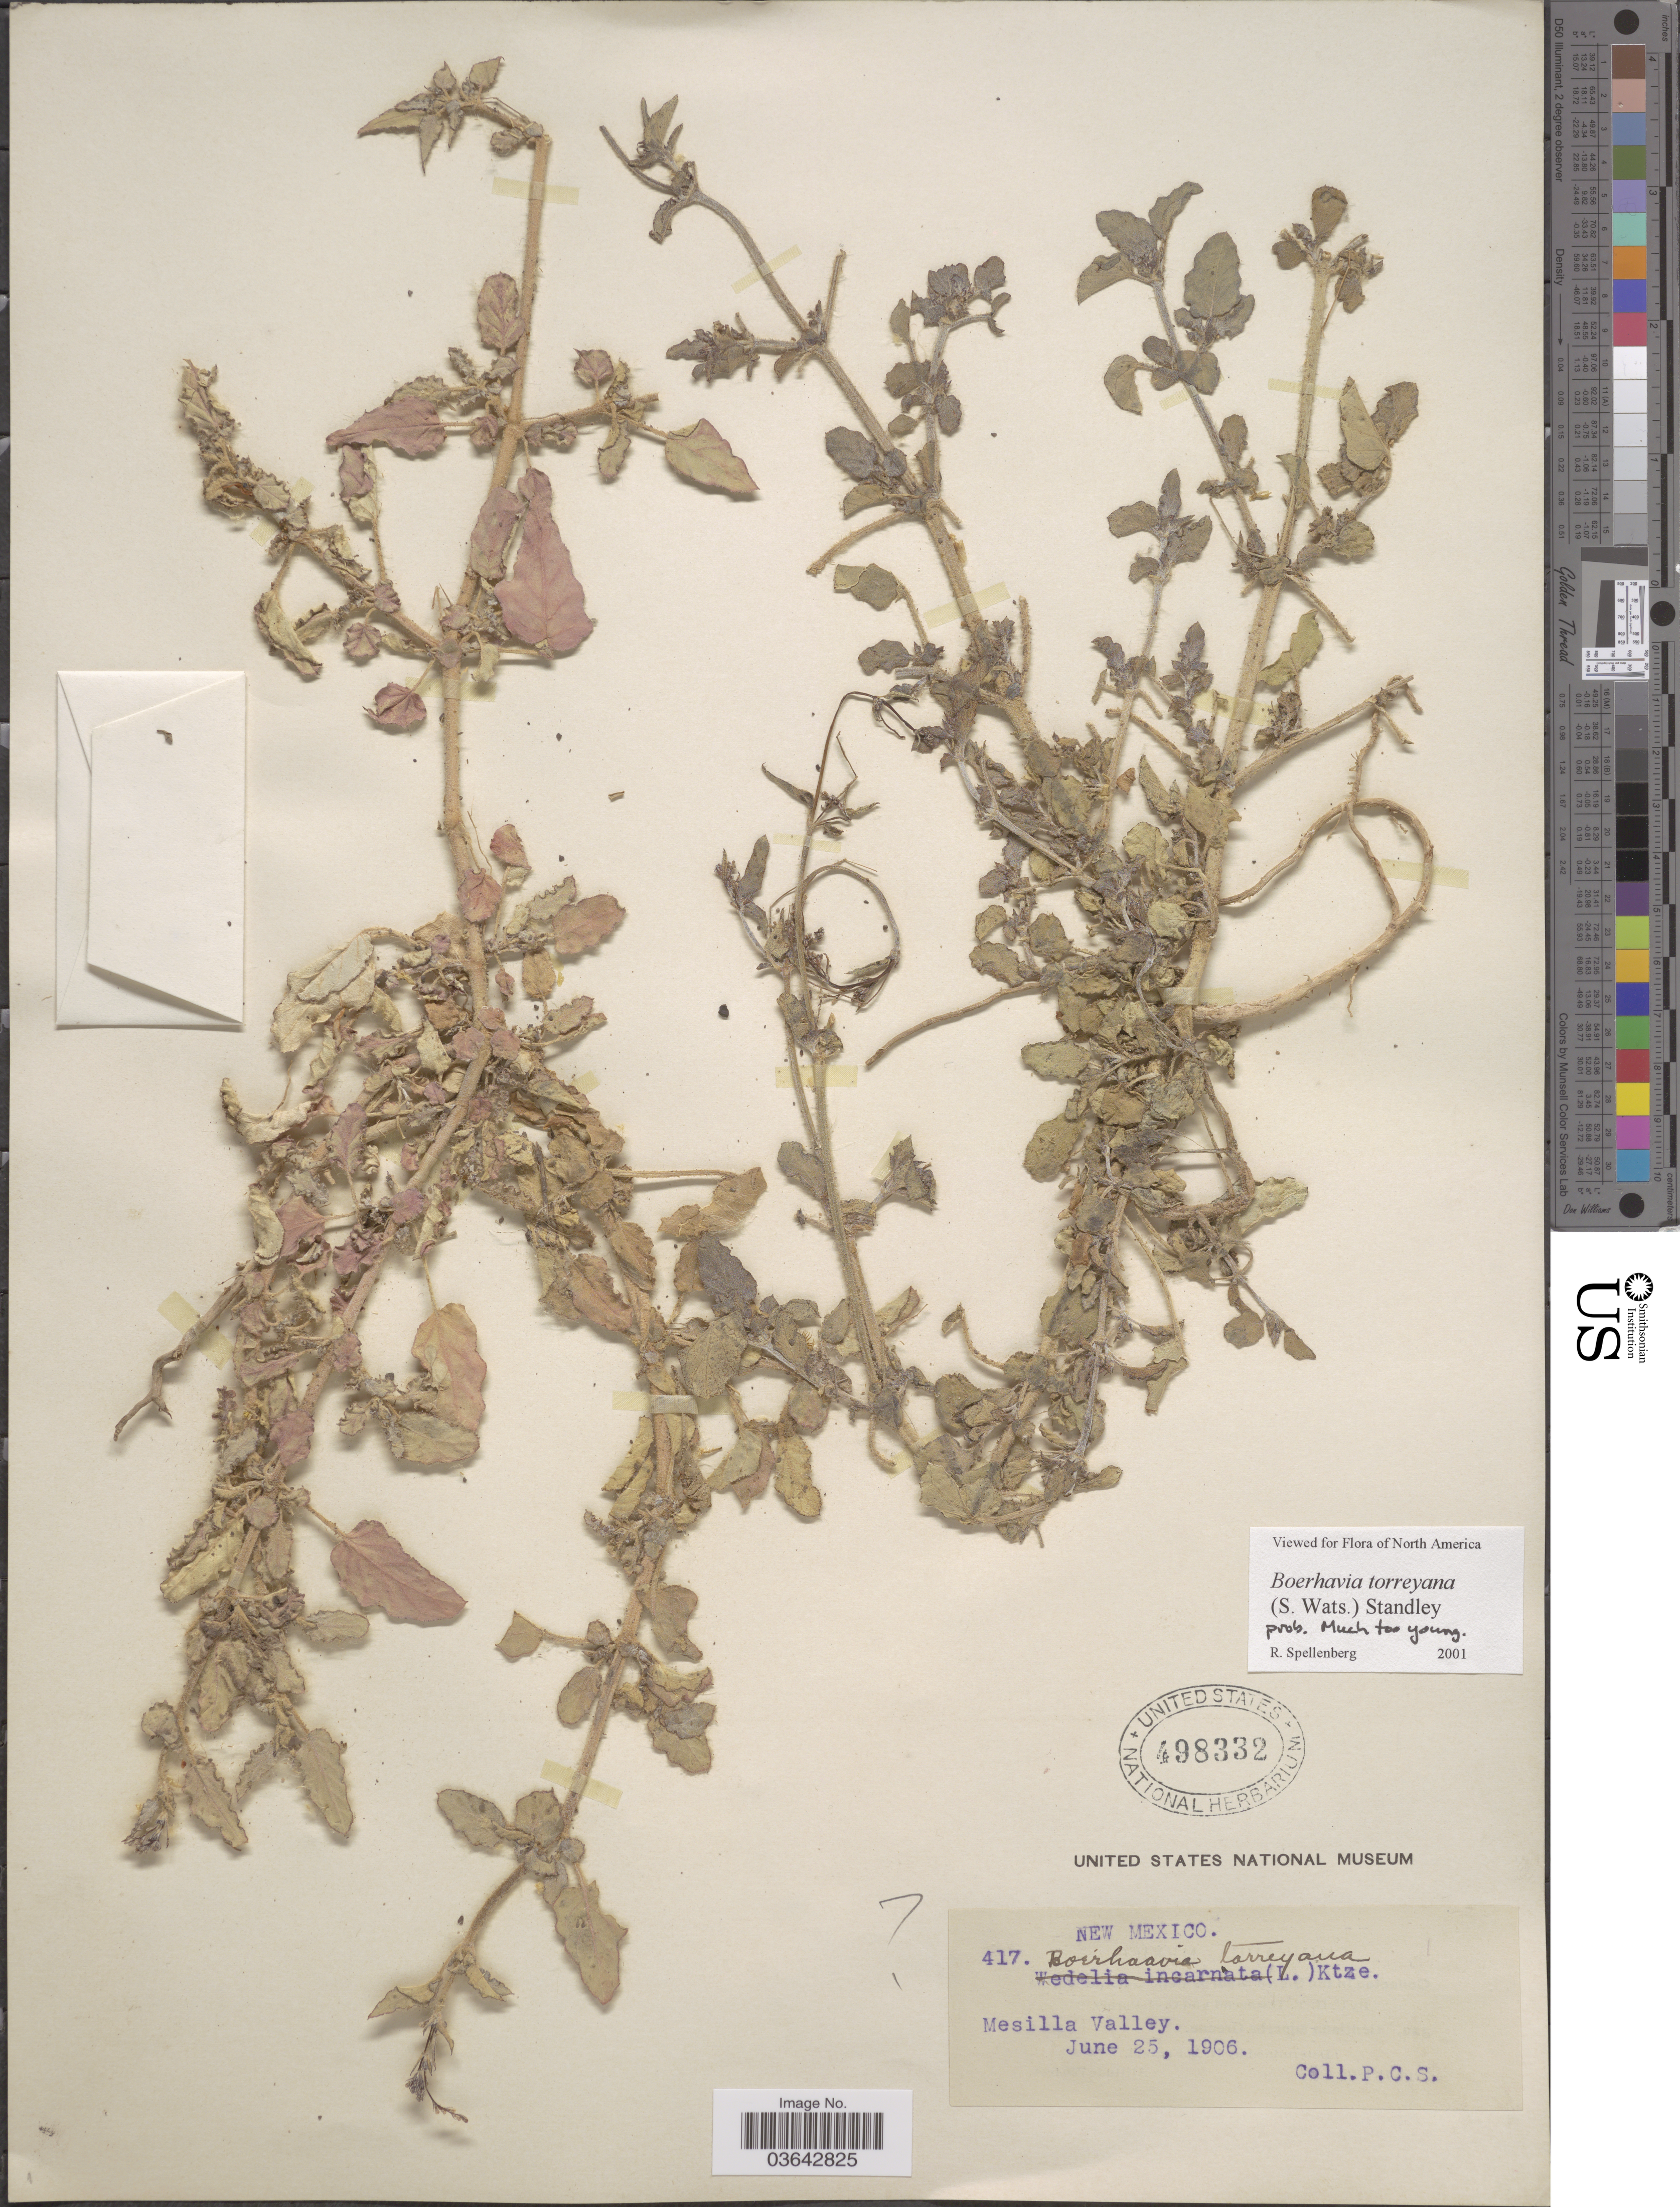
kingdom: Plantae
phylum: Tracheophyta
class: Magnoliopsida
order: Caryophyllales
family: Nyctaginaceae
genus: Boerhavia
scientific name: Boerhavia torreyana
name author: (S. Watson) Standl.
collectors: P. C. S.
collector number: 417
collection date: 1906-06-25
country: United States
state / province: New Mexico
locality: Mesilla Valley.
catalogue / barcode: US 498332